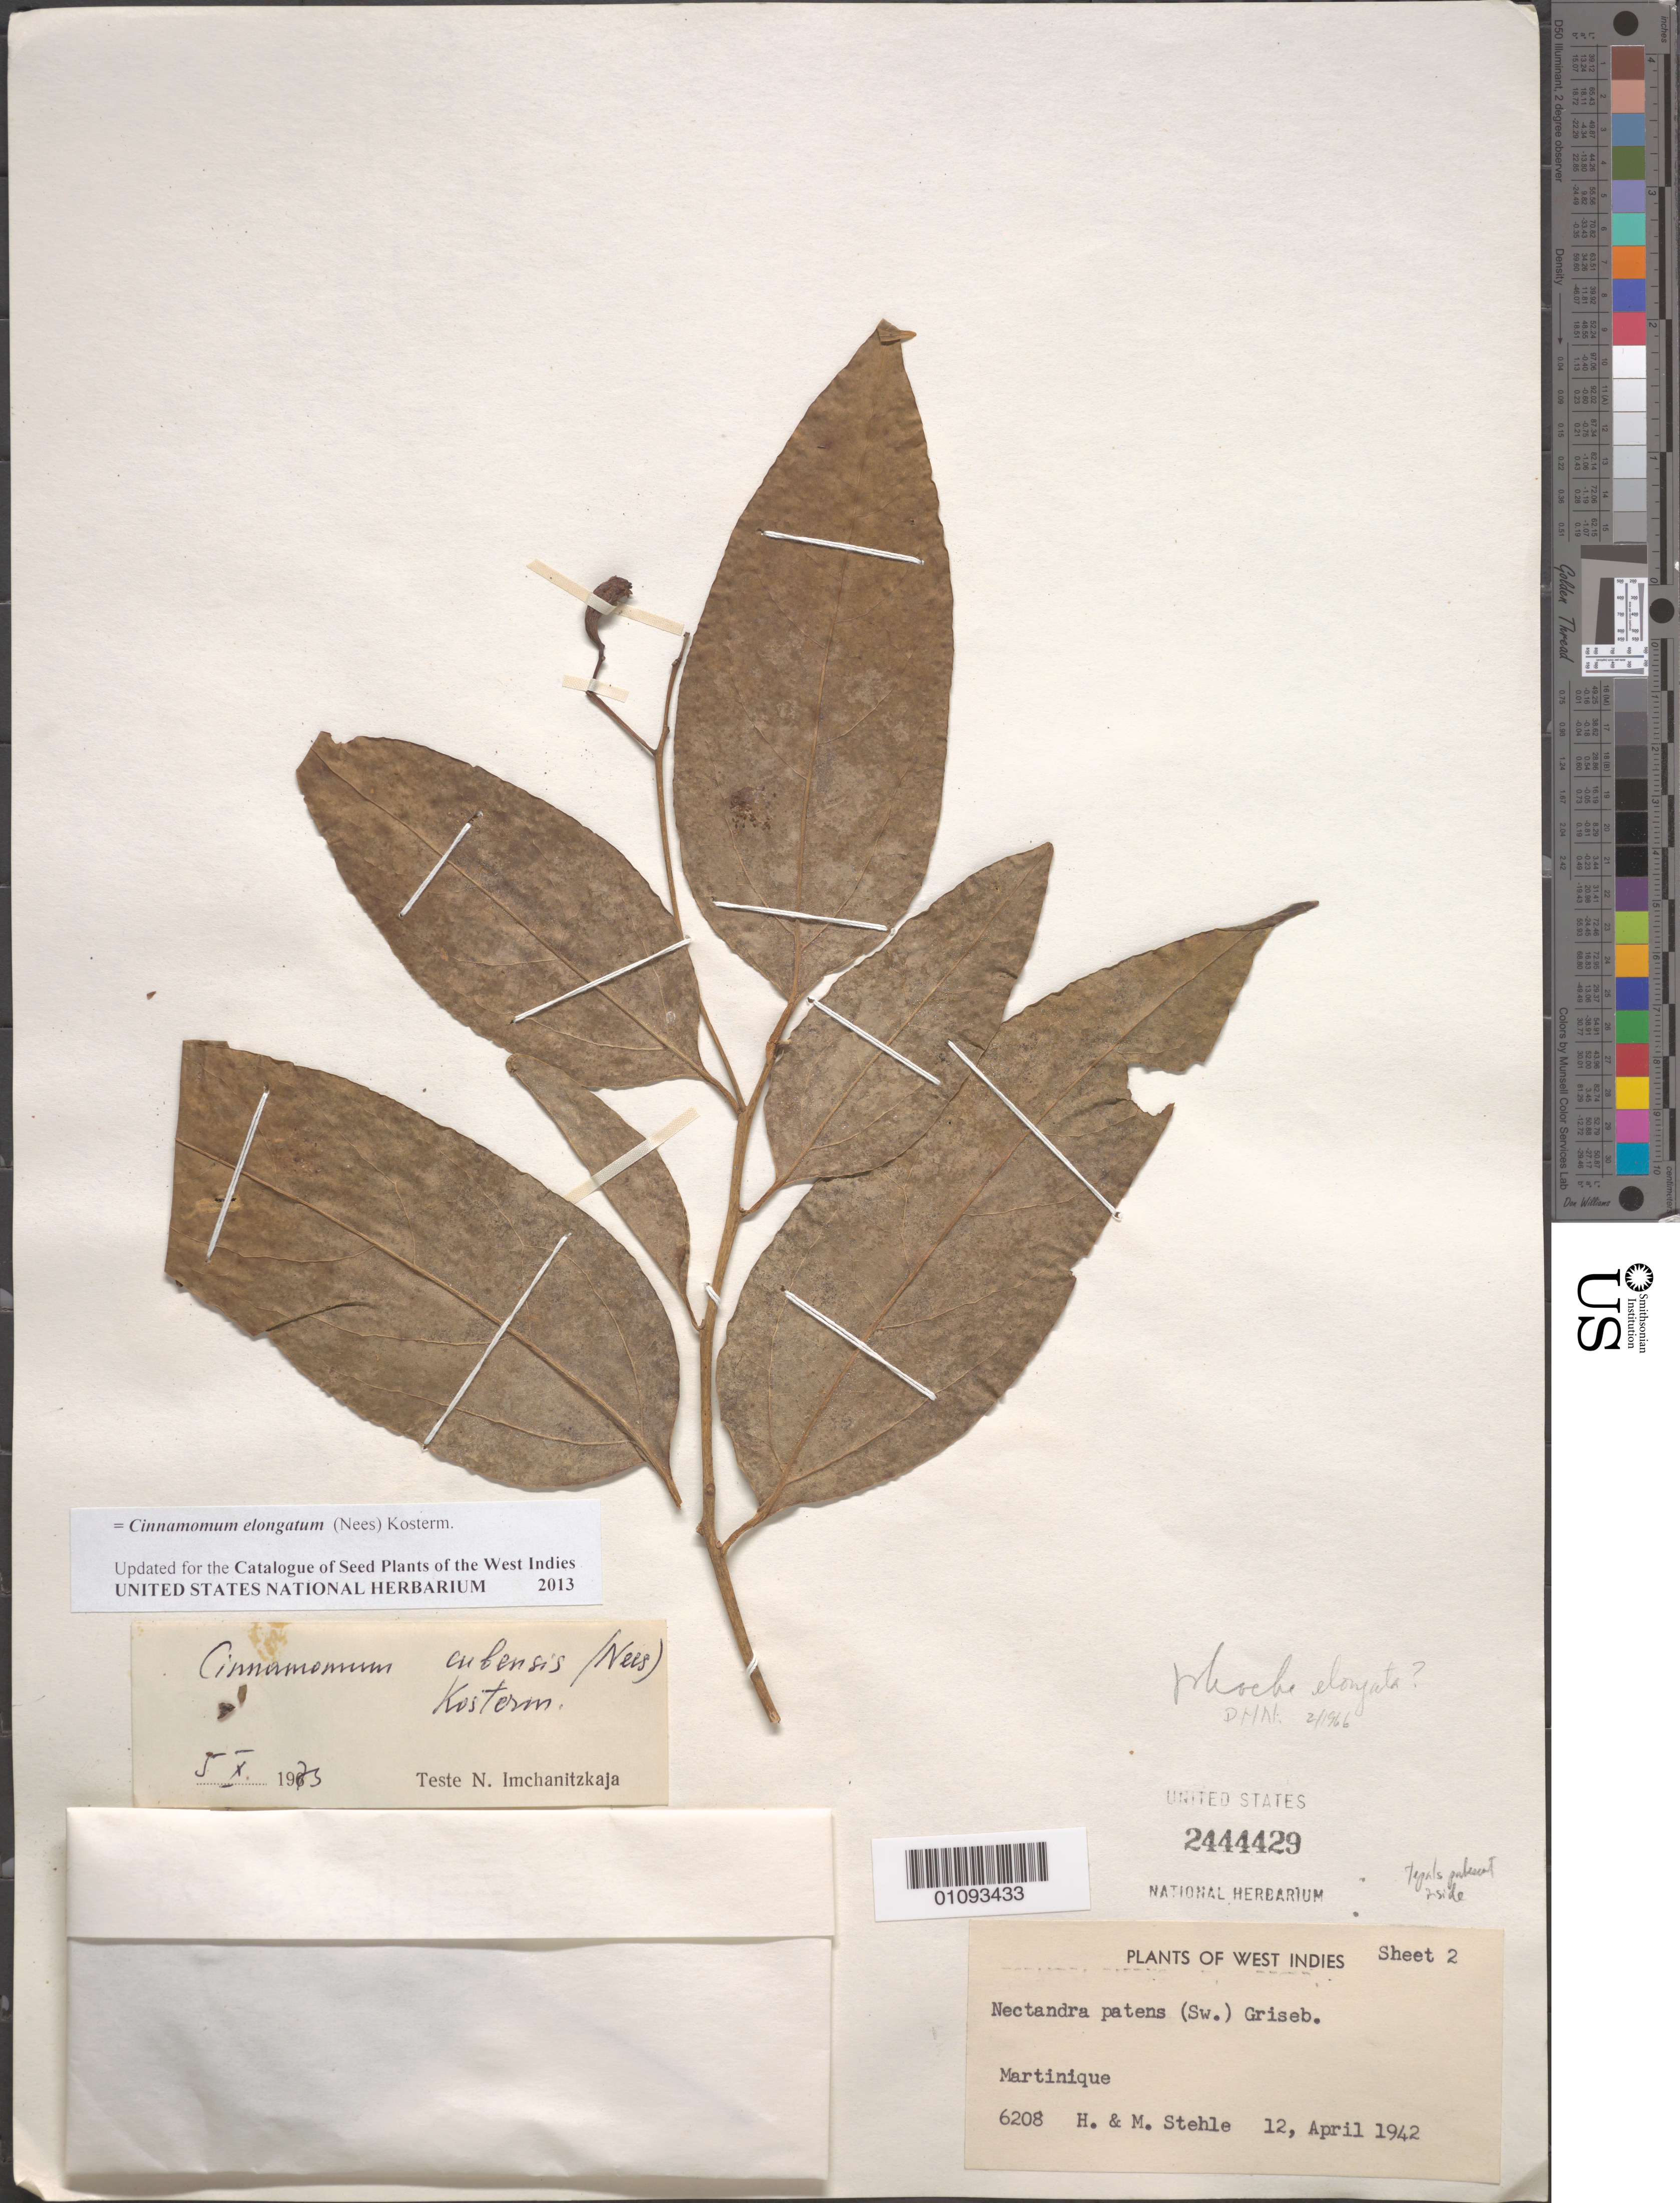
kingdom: Plantae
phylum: Tracheophyta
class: Magnoliopsida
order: Laurales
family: Lauraceae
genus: Cinnamomum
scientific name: Cinnamomum elongatum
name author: (Nees) Kosterm.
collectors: H. Stehlé & M. Stehlé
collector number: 6208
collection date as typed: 12 Apr 1942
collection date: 1942-04-12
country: Martinique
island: Martinique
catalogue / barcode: US 2444429